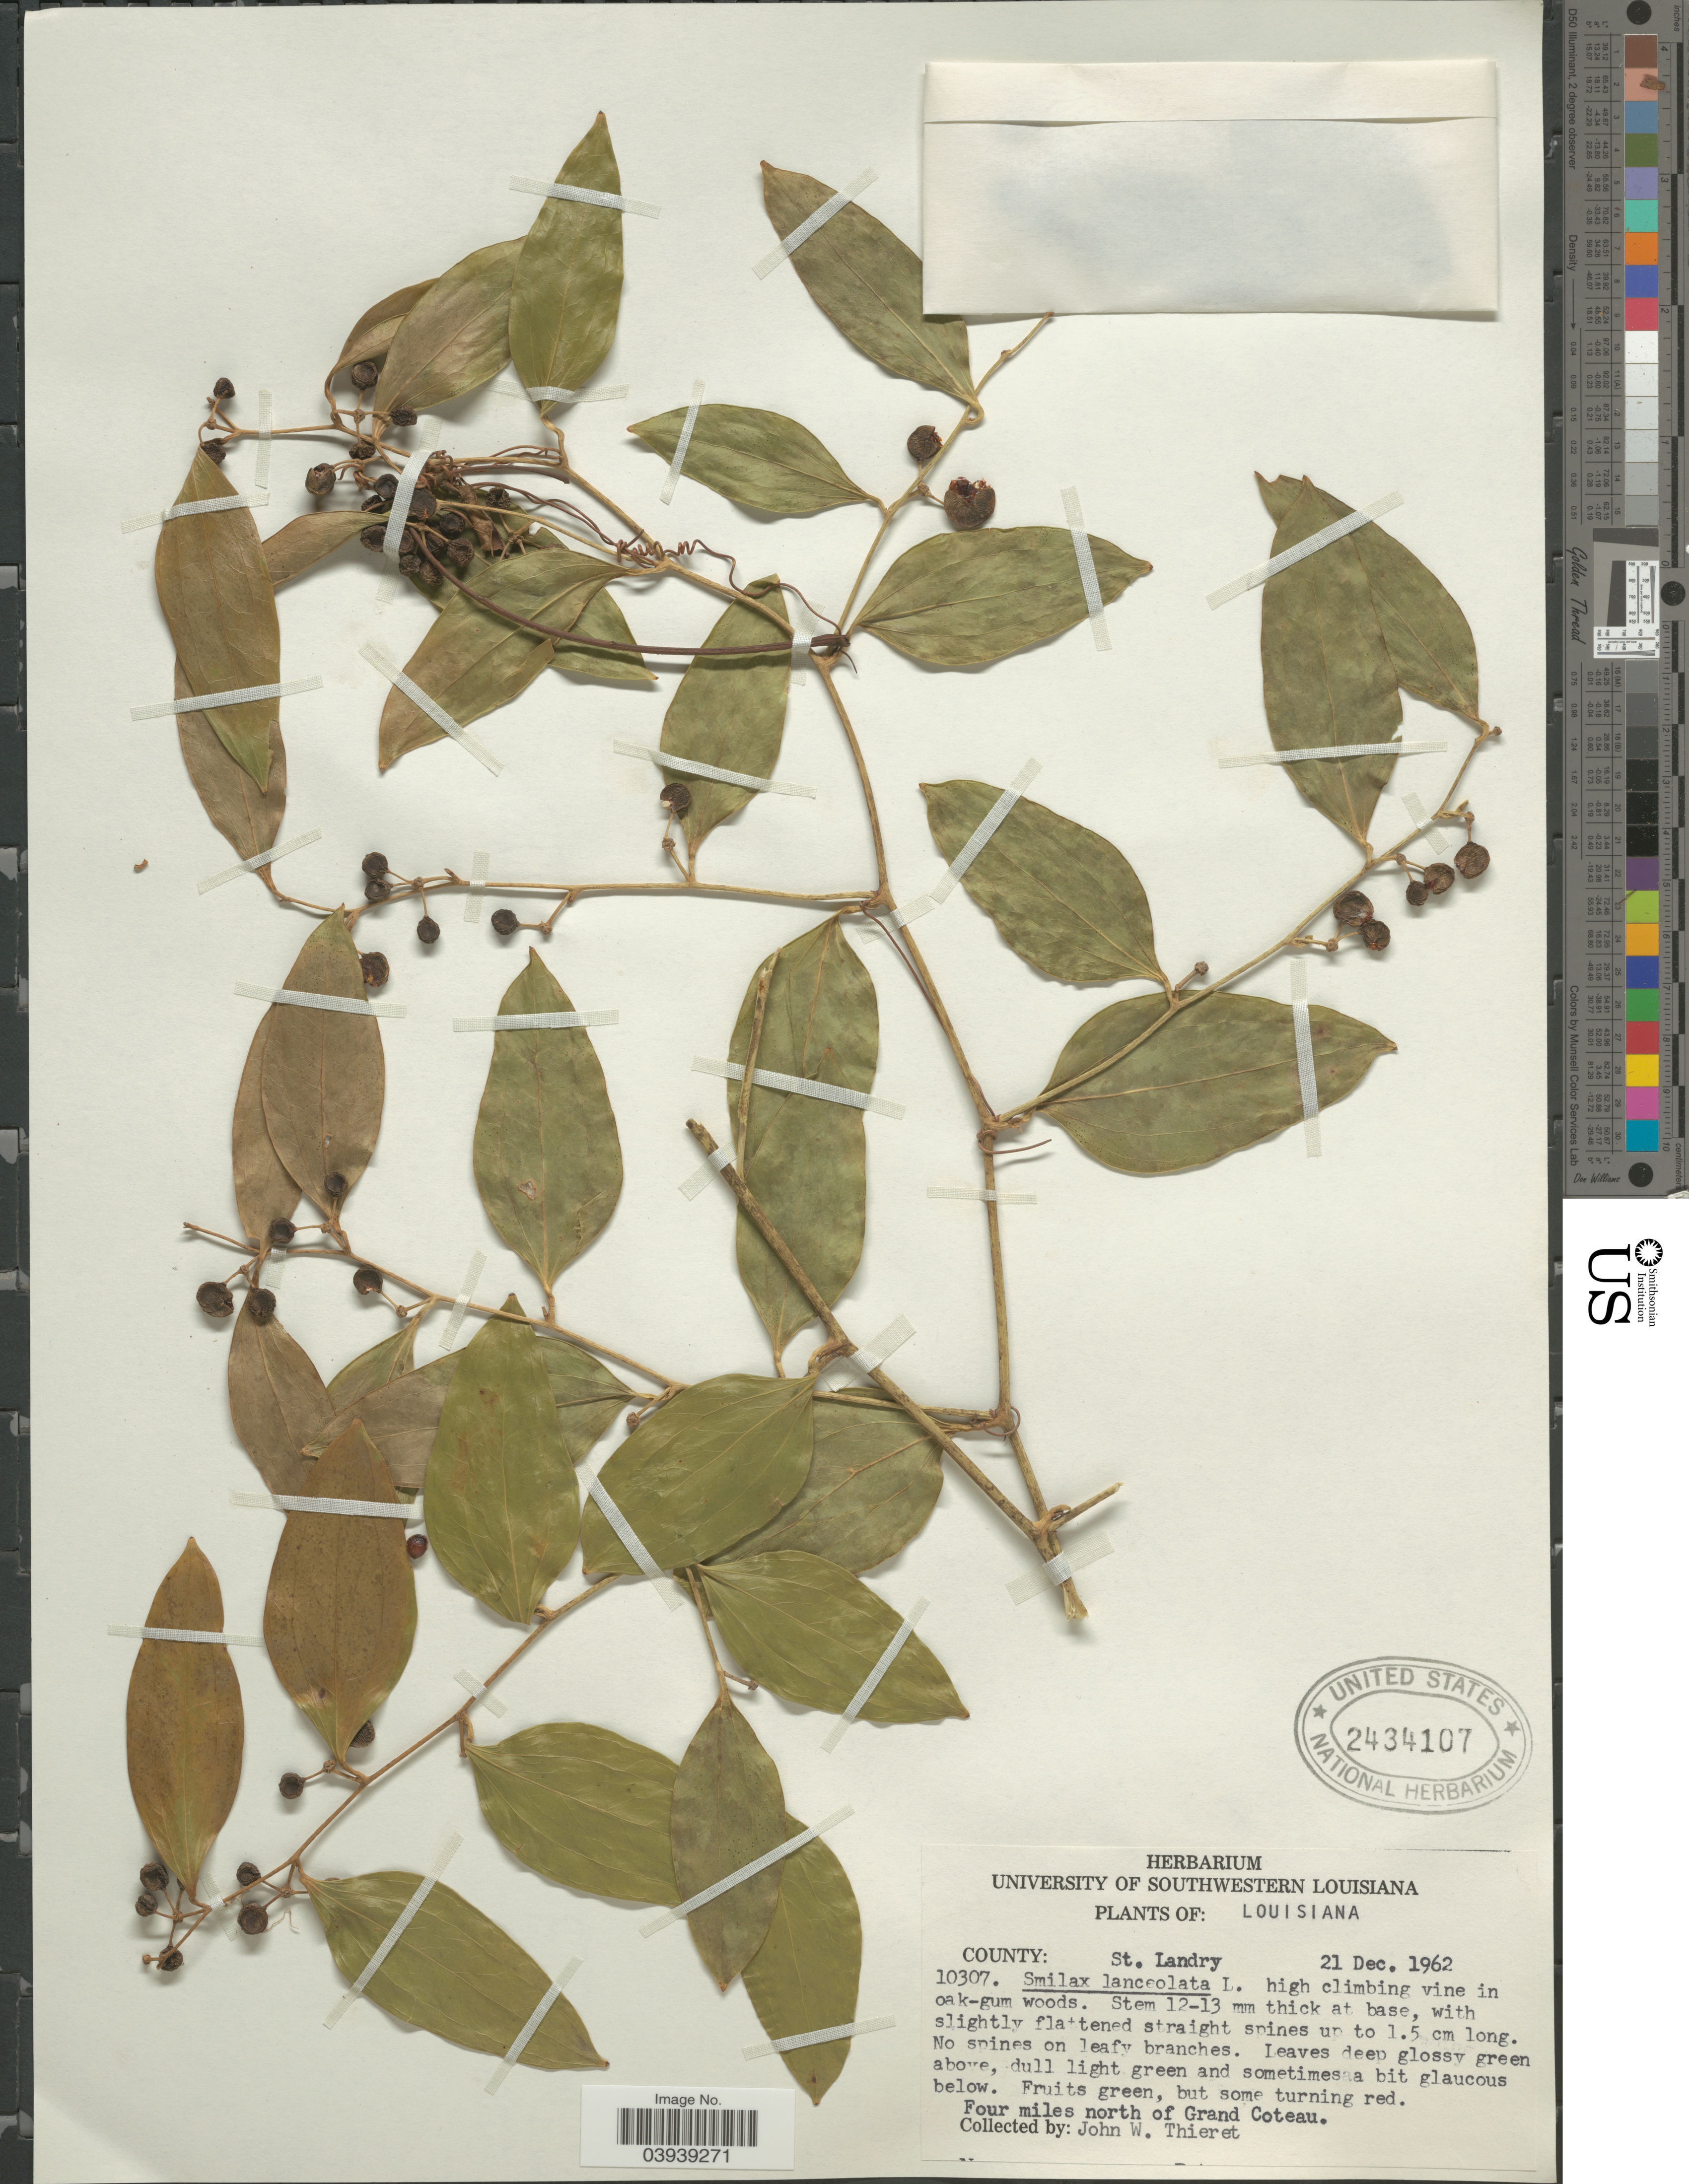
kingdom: Plantae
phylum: Tracheophyta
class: Liliopsida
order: Liliales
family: Smilacaceae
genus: Smilax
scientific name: Smilax smallii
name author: Morong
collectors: J. W. Thieret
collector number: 10307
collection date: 1962-12-21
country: United States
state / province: Louisiana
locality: County: St. Landry. Four miles north of Grand Coteau.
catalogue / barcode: US 2434107